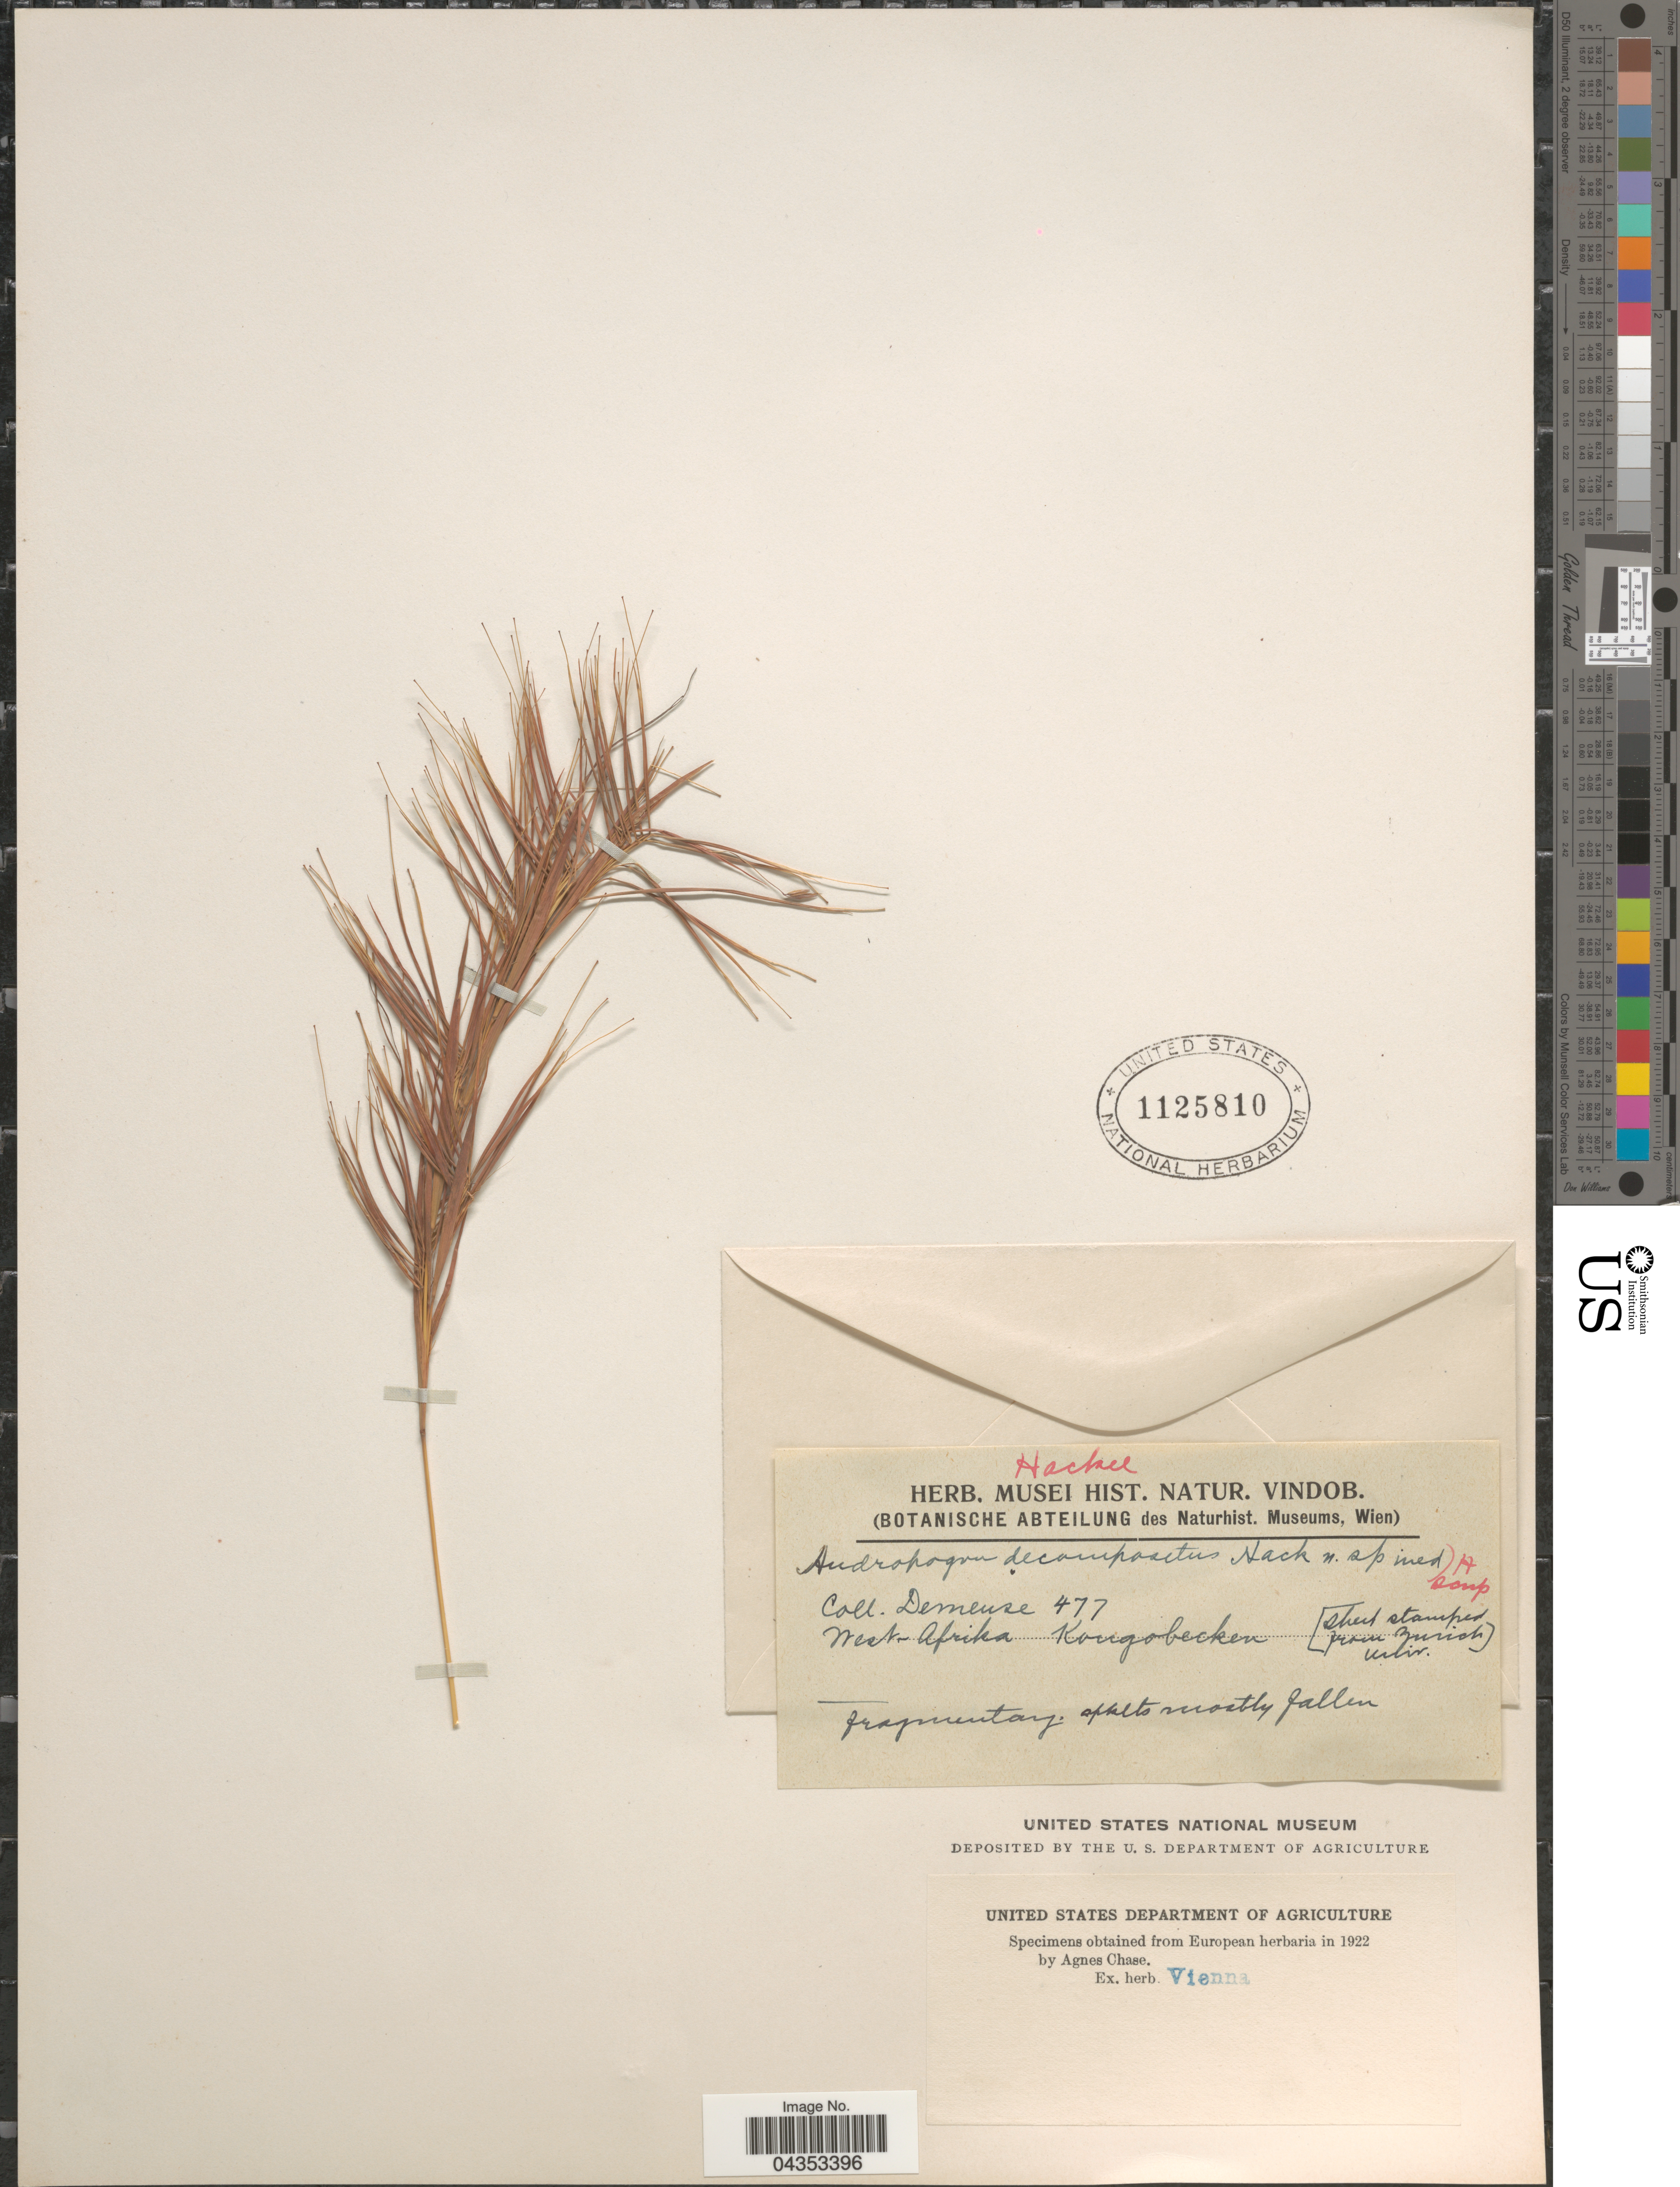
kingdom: Plantae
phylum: Tracheophyta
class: Liliopsida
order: Poales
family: Poaceae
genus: Hyparrhenia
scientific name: Hyparrhenia filipendula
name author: (Hochr.) Stapf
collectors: Demeuse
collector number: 477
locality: West-Afrika Kongobecken.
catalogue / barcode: US 1125810